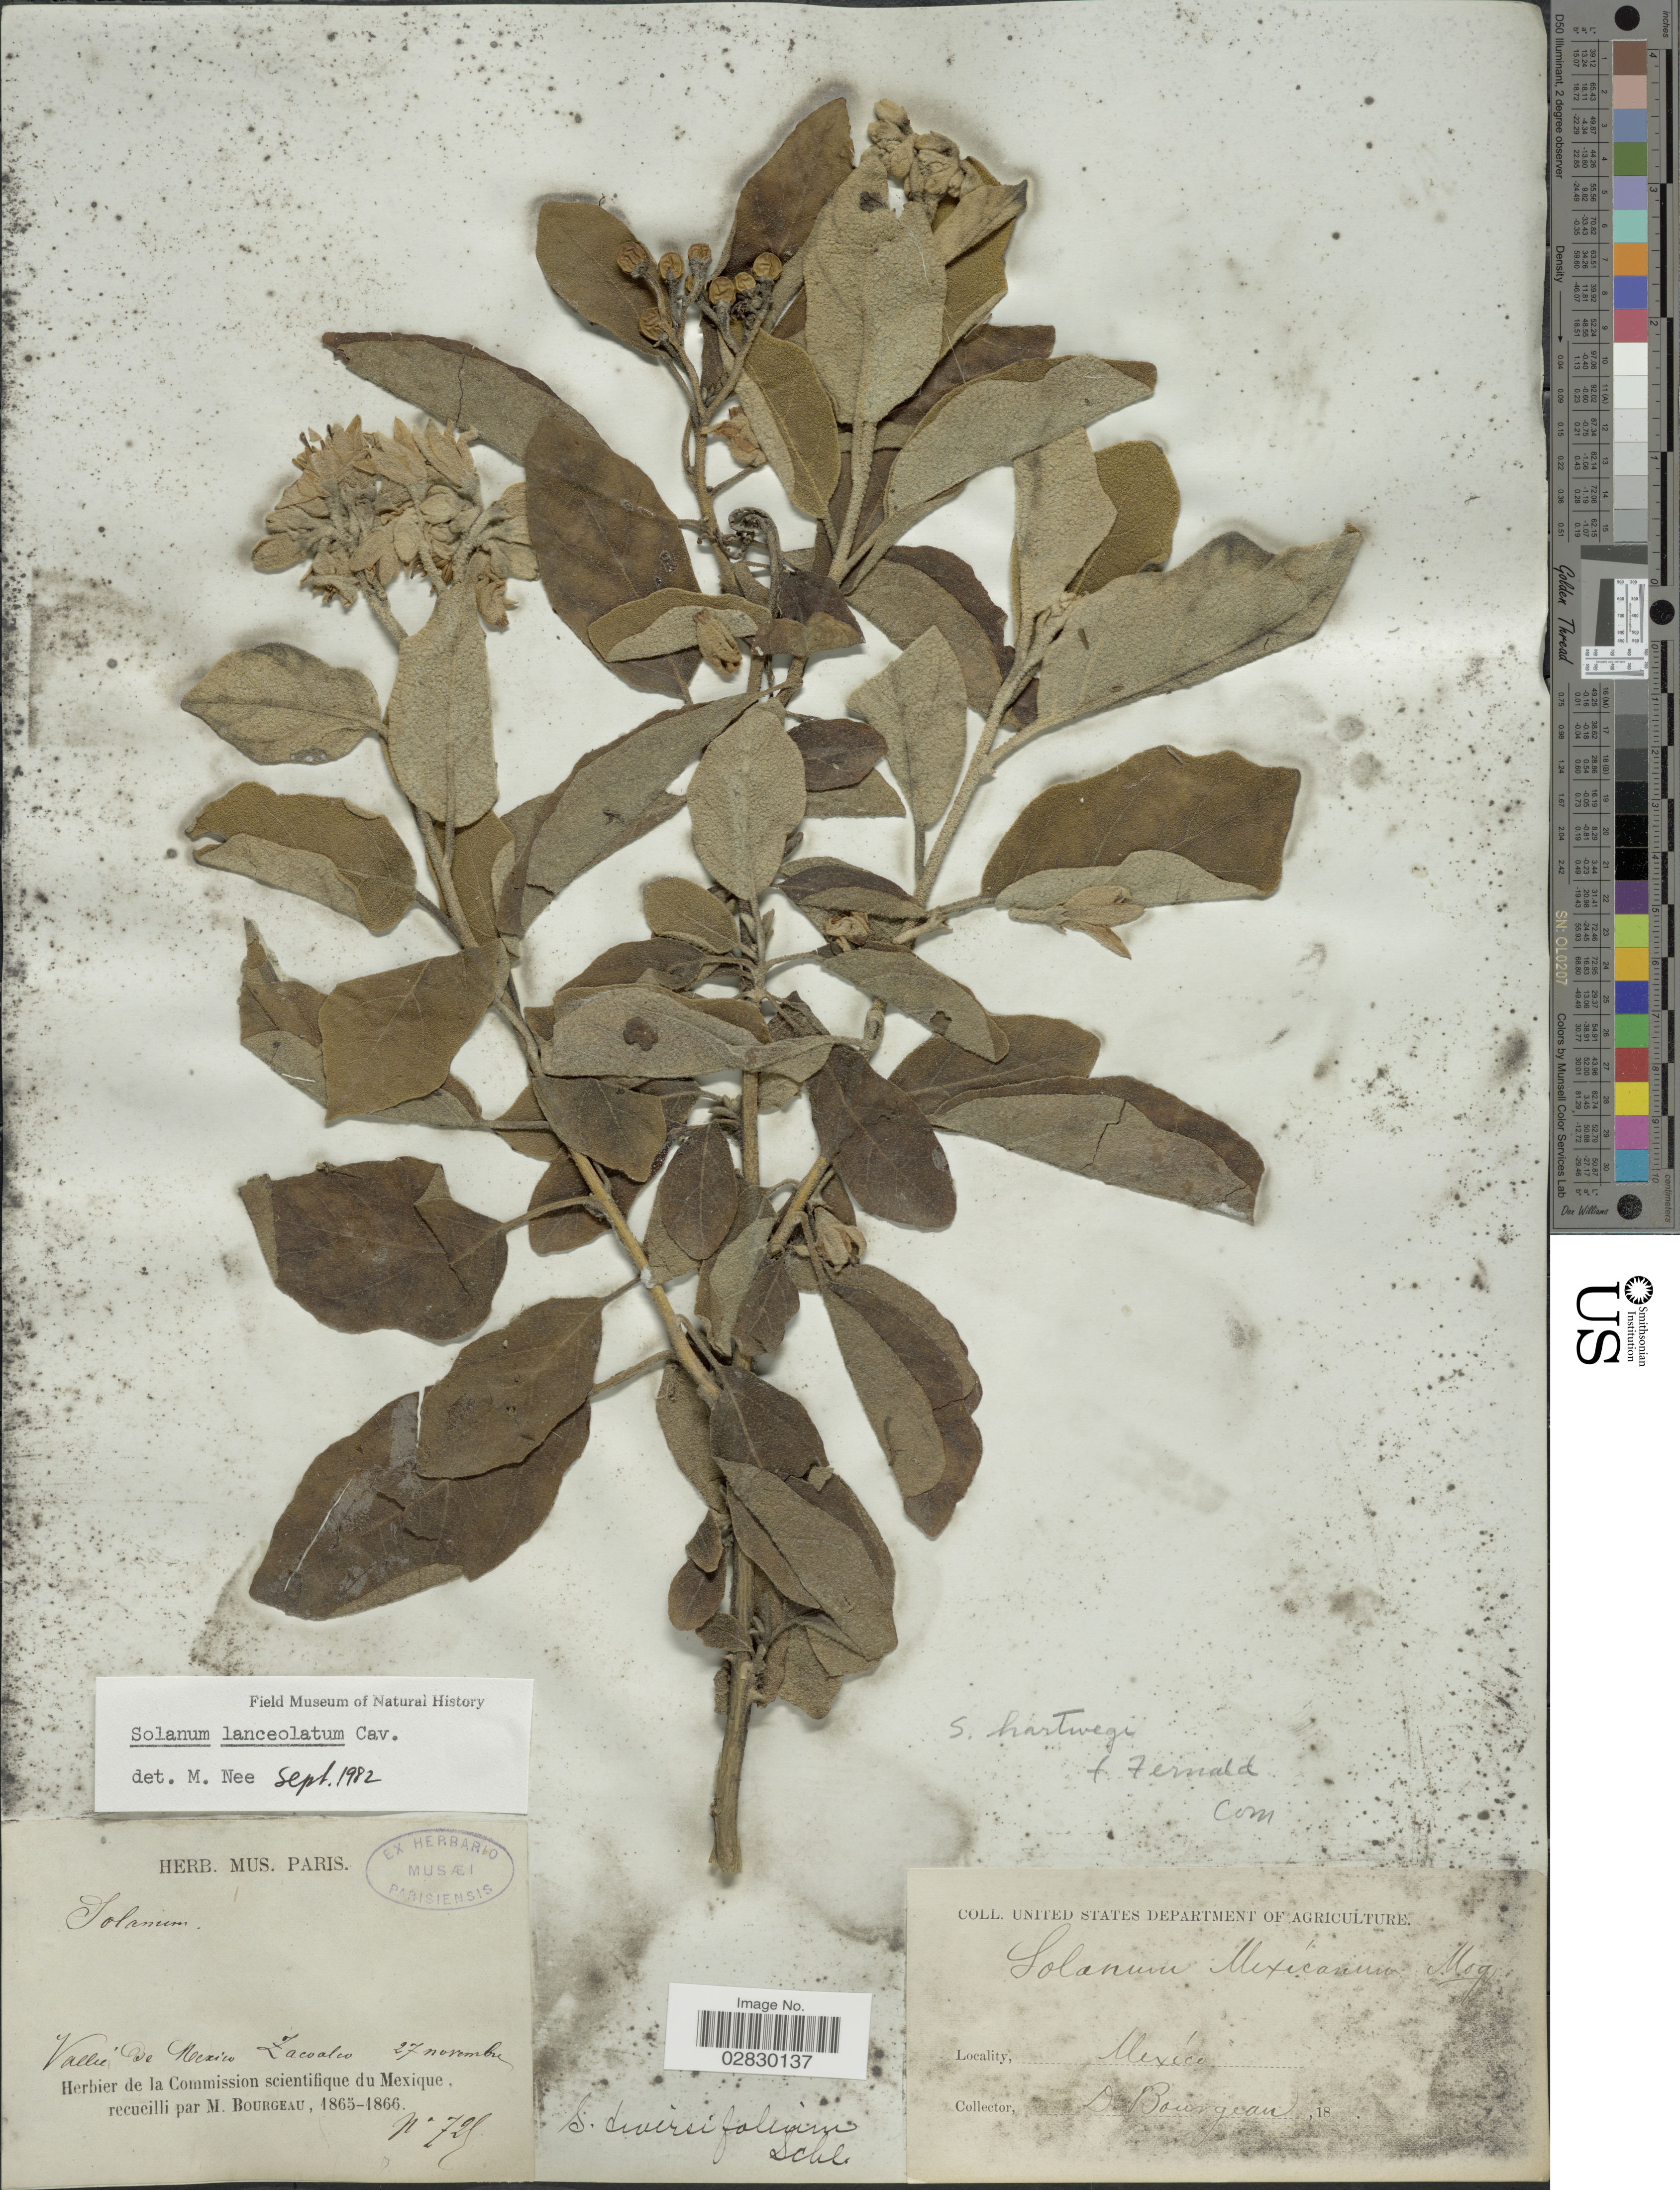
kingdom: Plantae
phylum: Tracheophyta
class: Magnoliopsida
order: Solanales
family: Solanaceae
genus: Solanum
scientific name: Solanum lanceolatum Berthault, nom. illeg.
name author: Berthault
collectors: M. Bourgeau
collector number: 725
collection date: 1865-11-27/1866-11-27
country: Mexico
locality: Valleé de Mexico, Zacoalco.